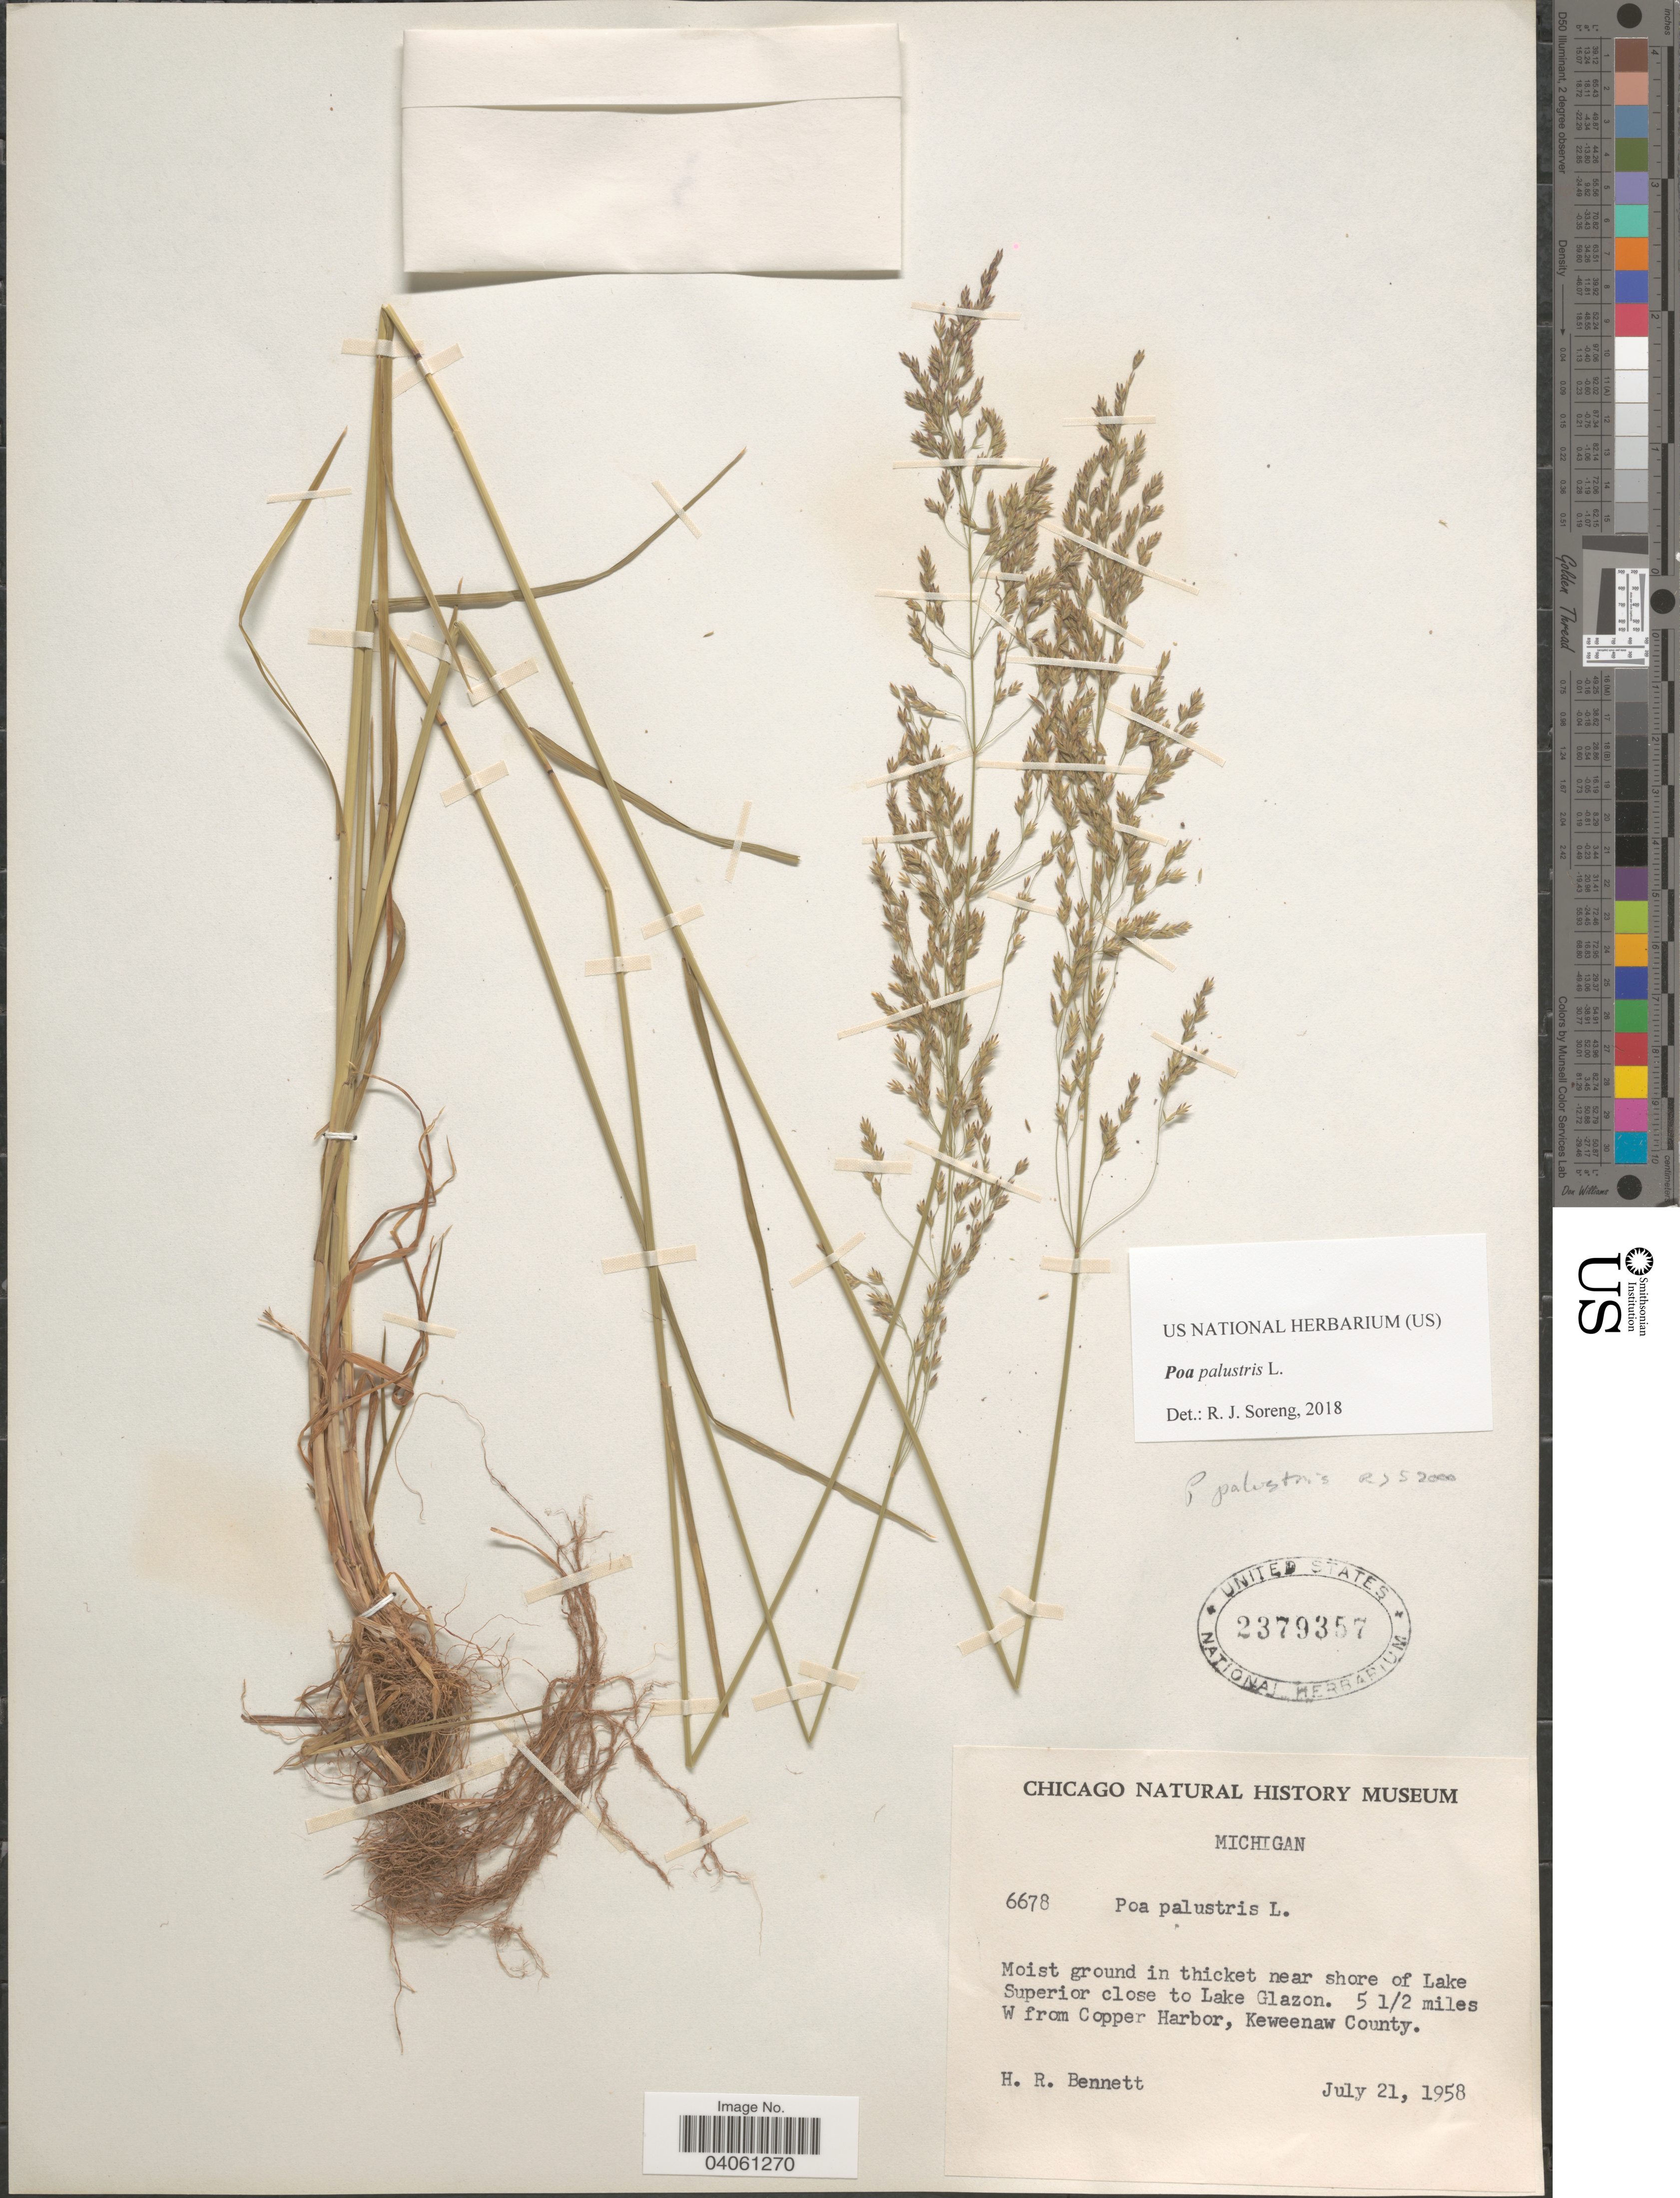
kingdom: Plantae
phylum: Tracheophyta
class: Liliopsida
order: Poales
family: Poaceae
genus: Poa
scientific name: Poa palustris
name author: L.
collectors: H. R. Bennett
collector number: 6678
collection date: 1958-07-21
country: United States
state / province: Michigan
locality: Moist ground in thicket near shore of Lake Superior close to Lake Glazon. 5½ miles W from Copper Harbor, Keweenaw County.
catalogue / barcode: US 2379357